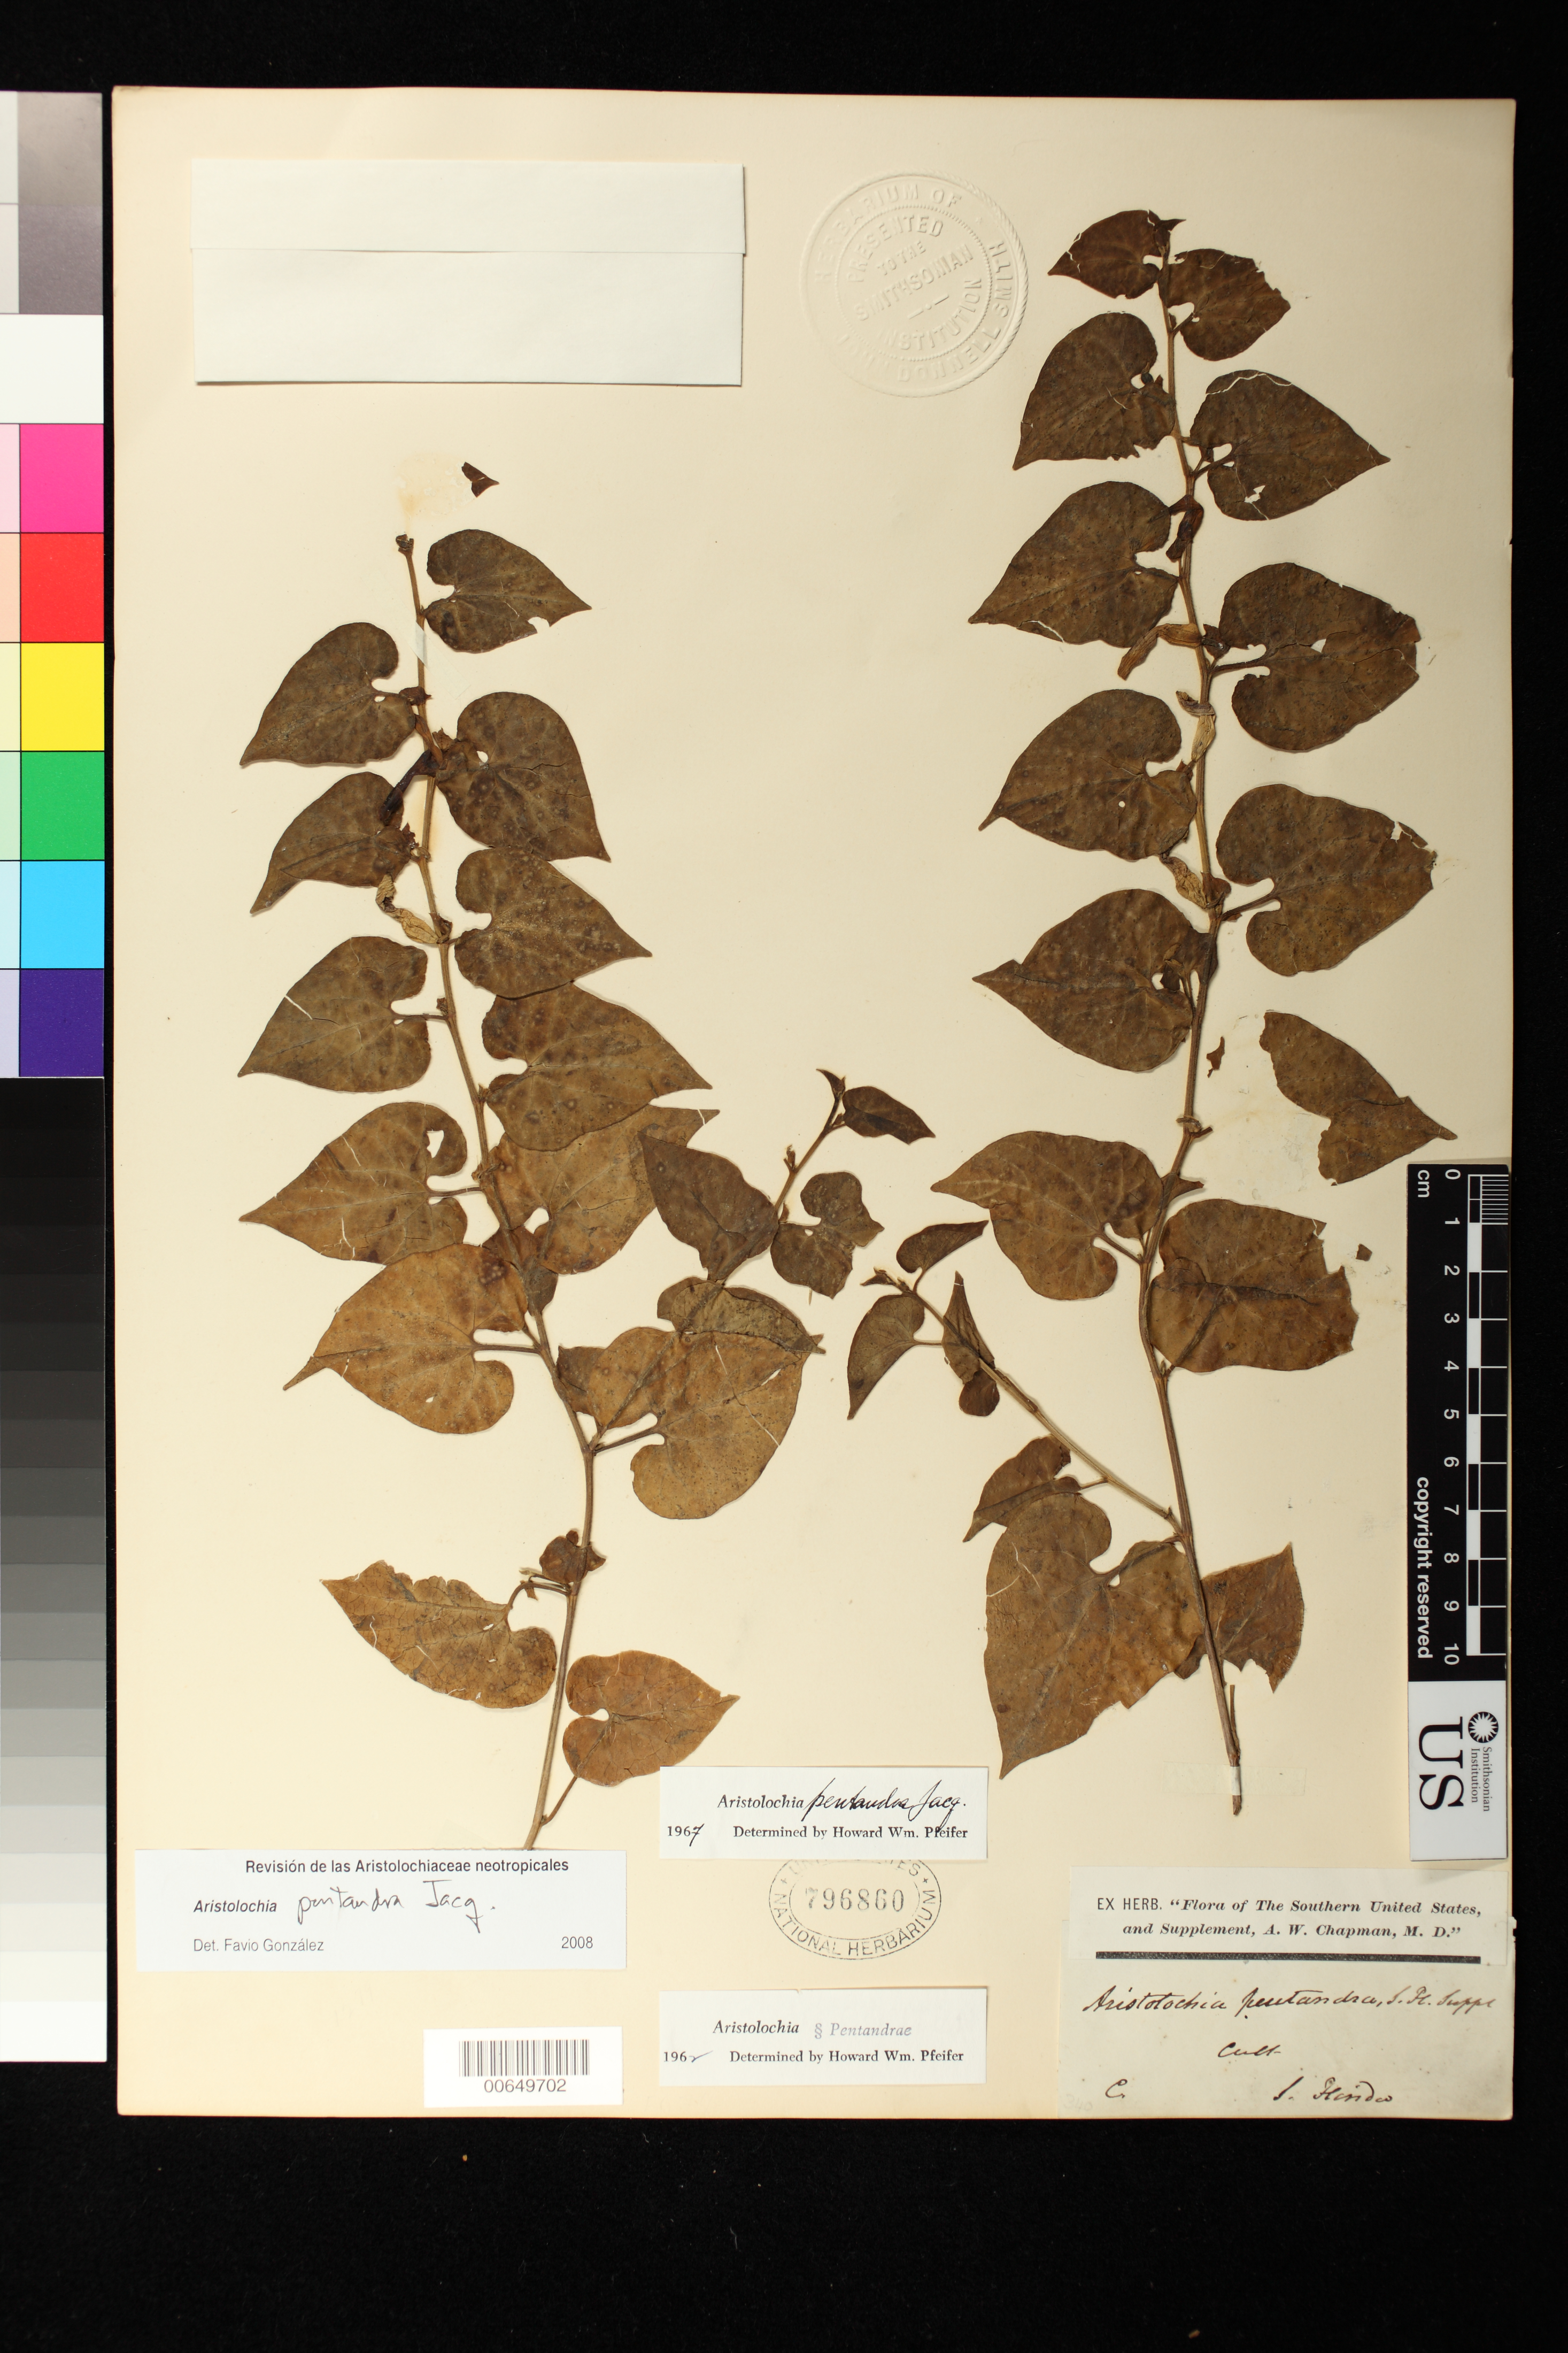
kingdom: Plantae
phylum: Tracheophyta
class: Magnoliopsida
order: Piperales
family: Aristolochiaceae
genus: Aristolochia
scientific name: Aristolochia pentandra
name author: Sessé & Moc.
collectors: A. W. Chapman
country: United States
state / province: Florida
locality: S FL.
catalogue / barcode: US 796860